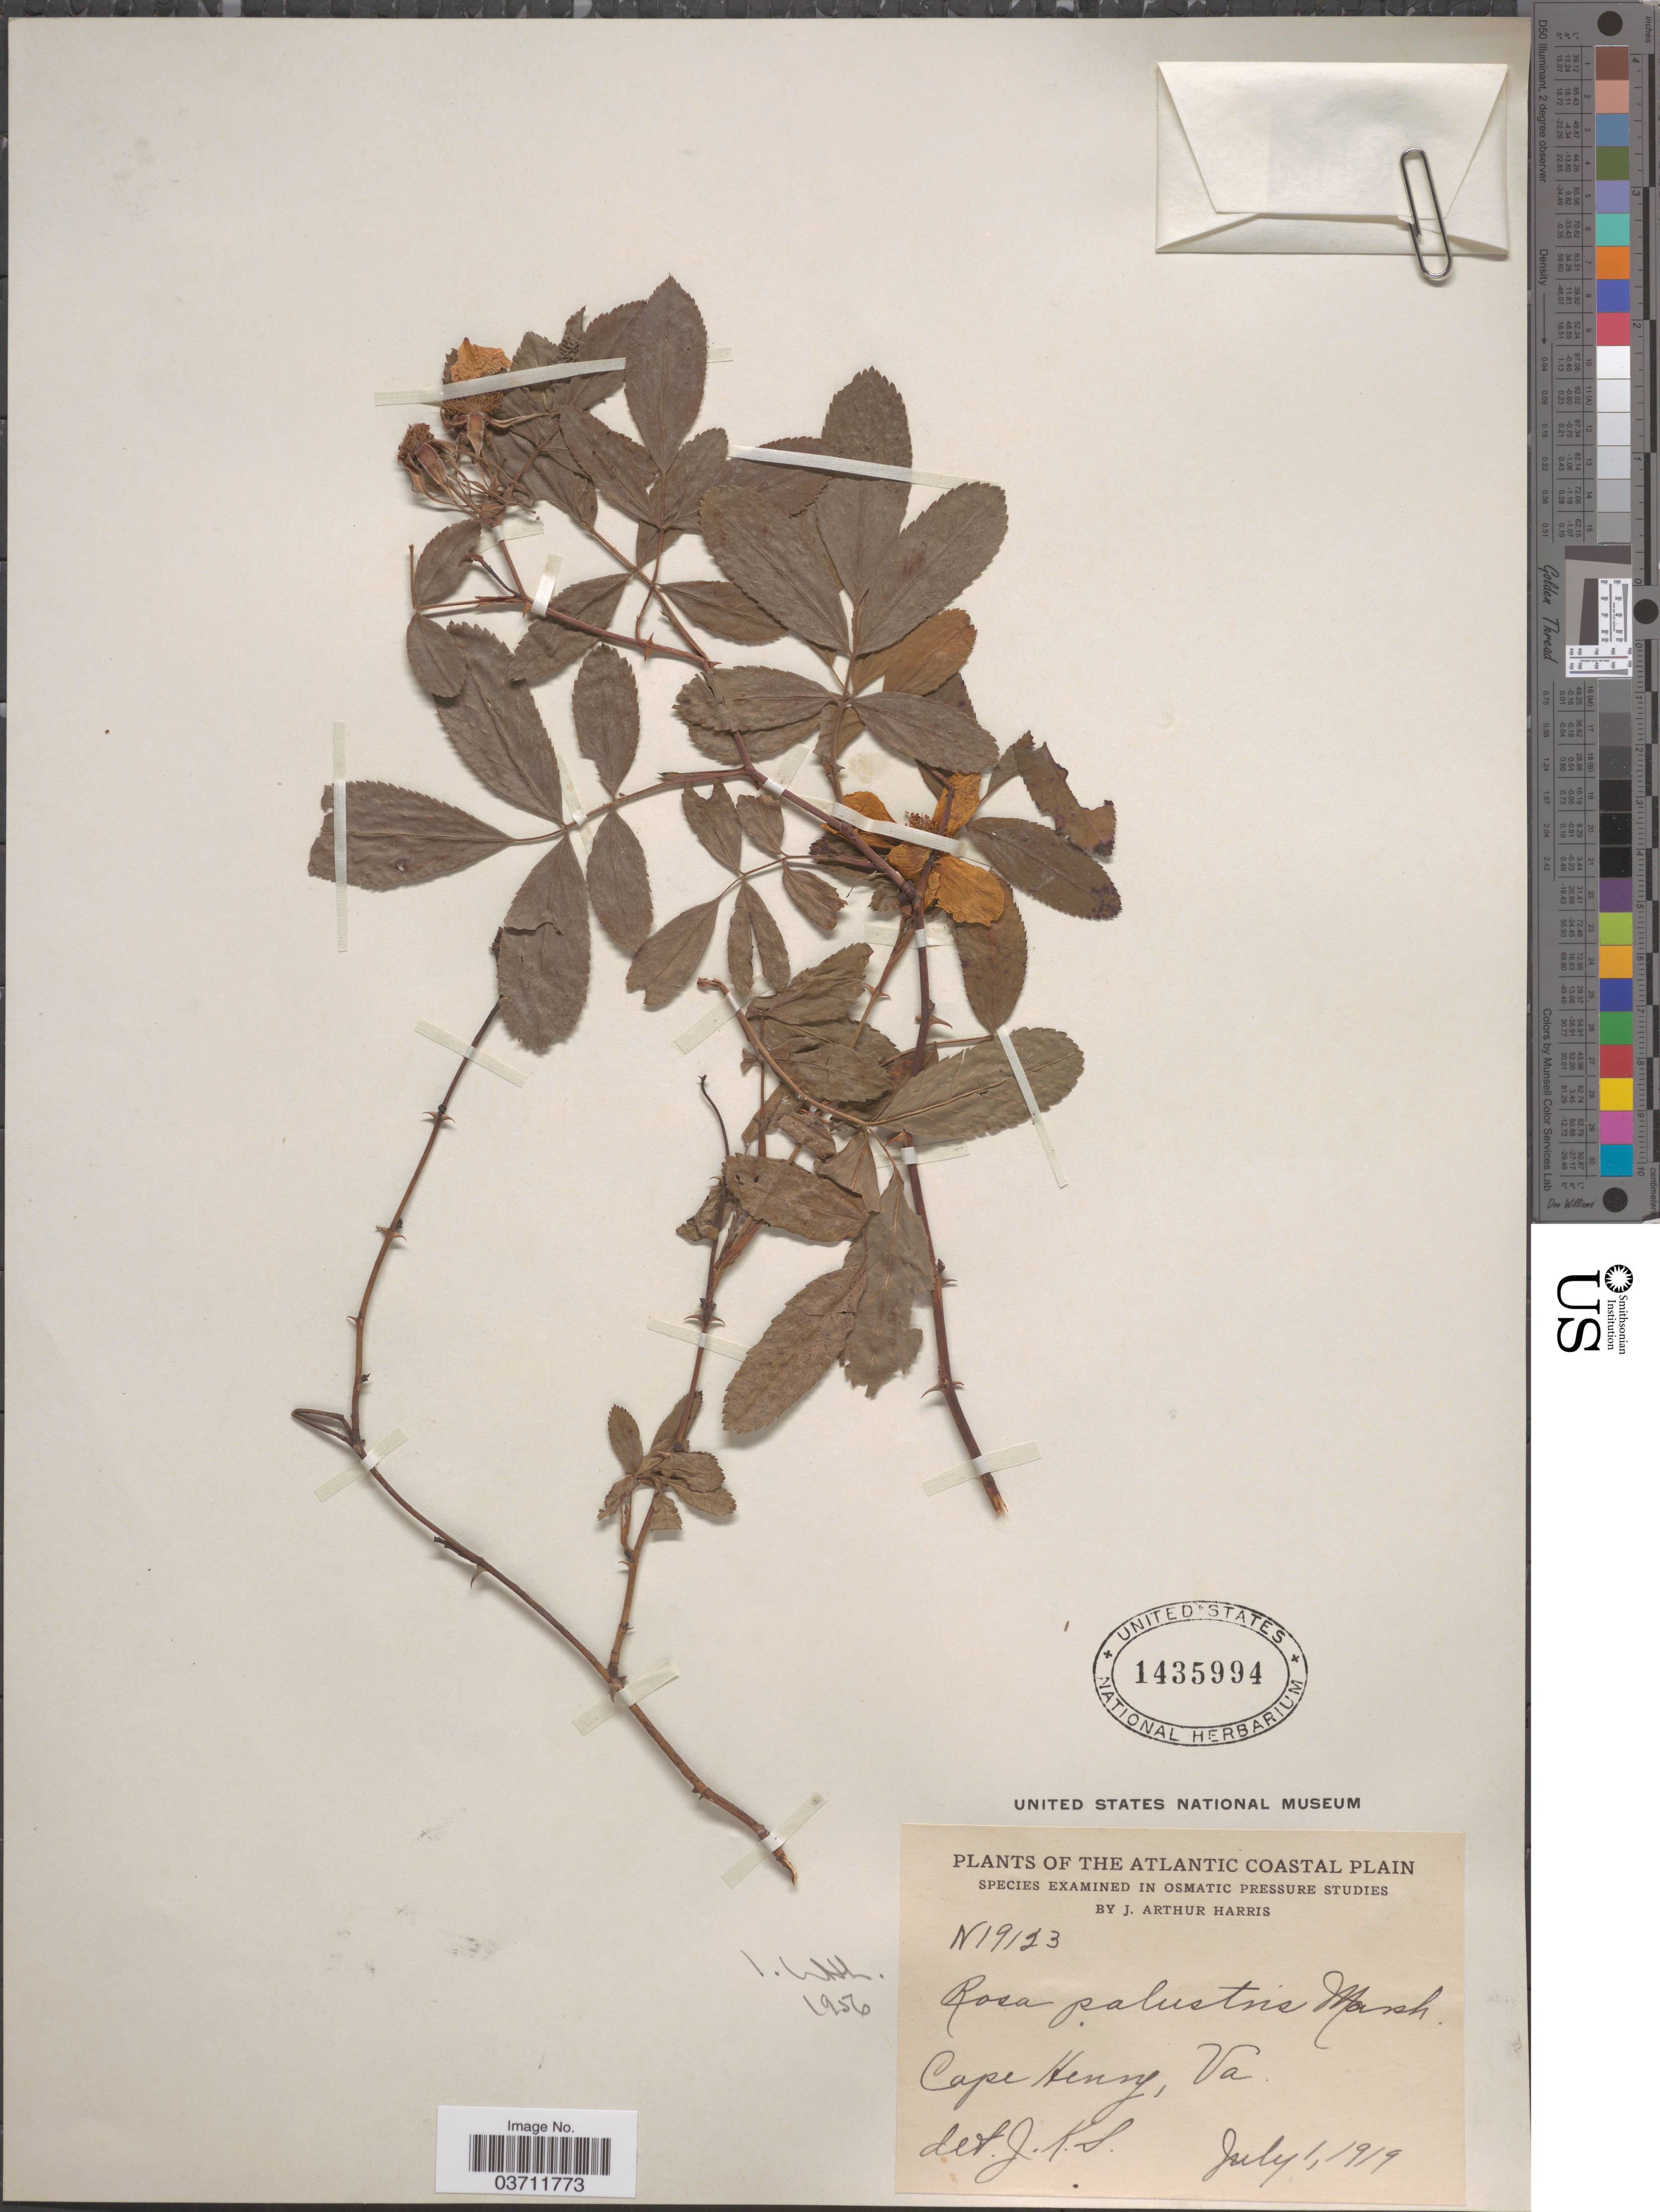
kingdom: Plantae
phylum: Tracheophyta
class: Magnoliopsida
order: Rosales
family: Rosaceae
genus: Rosa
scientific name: Rosa palustris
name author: Marshall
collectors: J. A. Harris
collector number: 19123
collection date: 1919-07-01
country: United States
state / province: Virginia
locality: The Atlantic Coastal Plain. Cape Henry.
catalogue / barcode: US 1435994